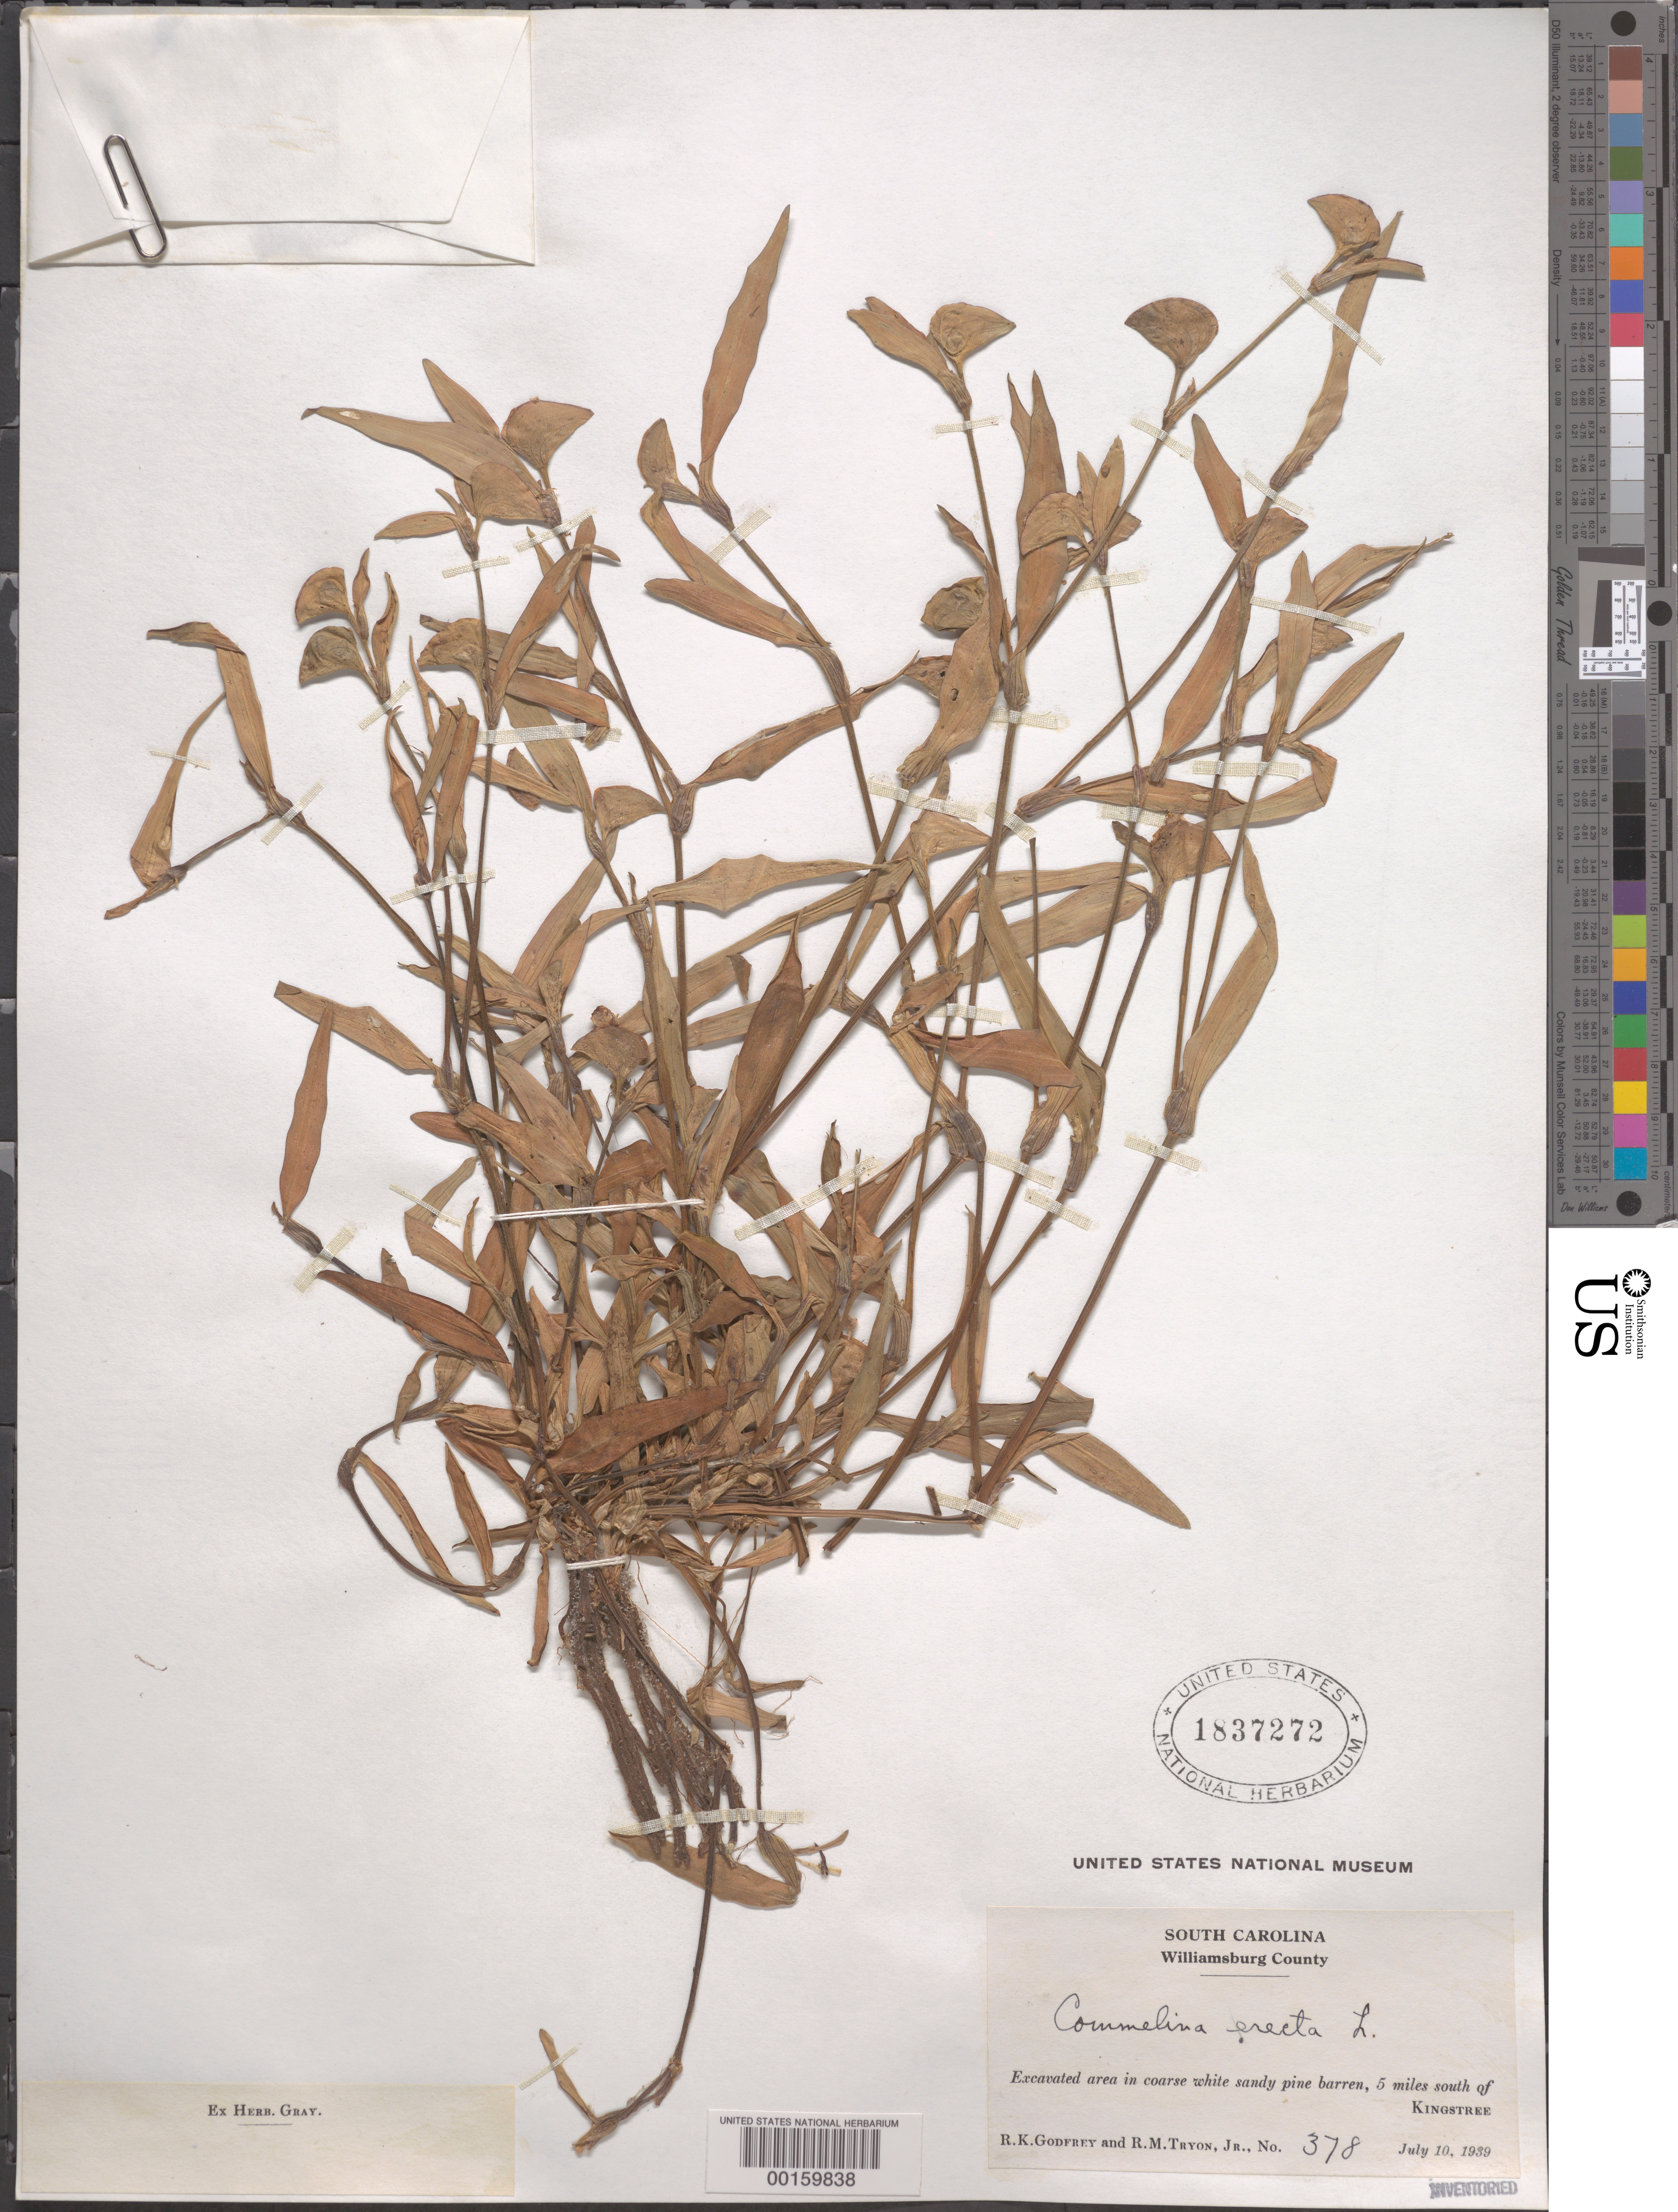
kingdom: Plantae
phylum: Tracheophyta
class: Liliopsida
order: Commelinales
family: Commelinaceae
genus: Commelina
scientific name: Commelina erecta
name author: L.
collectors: R. K. Godfrey & R. M. Tryon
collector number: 378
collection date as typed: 10 Jul 1939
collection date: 1939-07-10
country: United States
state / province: South Carolina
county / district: Williamsburg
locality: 5 mi s of kingtree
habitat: Excavated area in coarse white sandy pine barren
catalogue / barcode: US 1837272